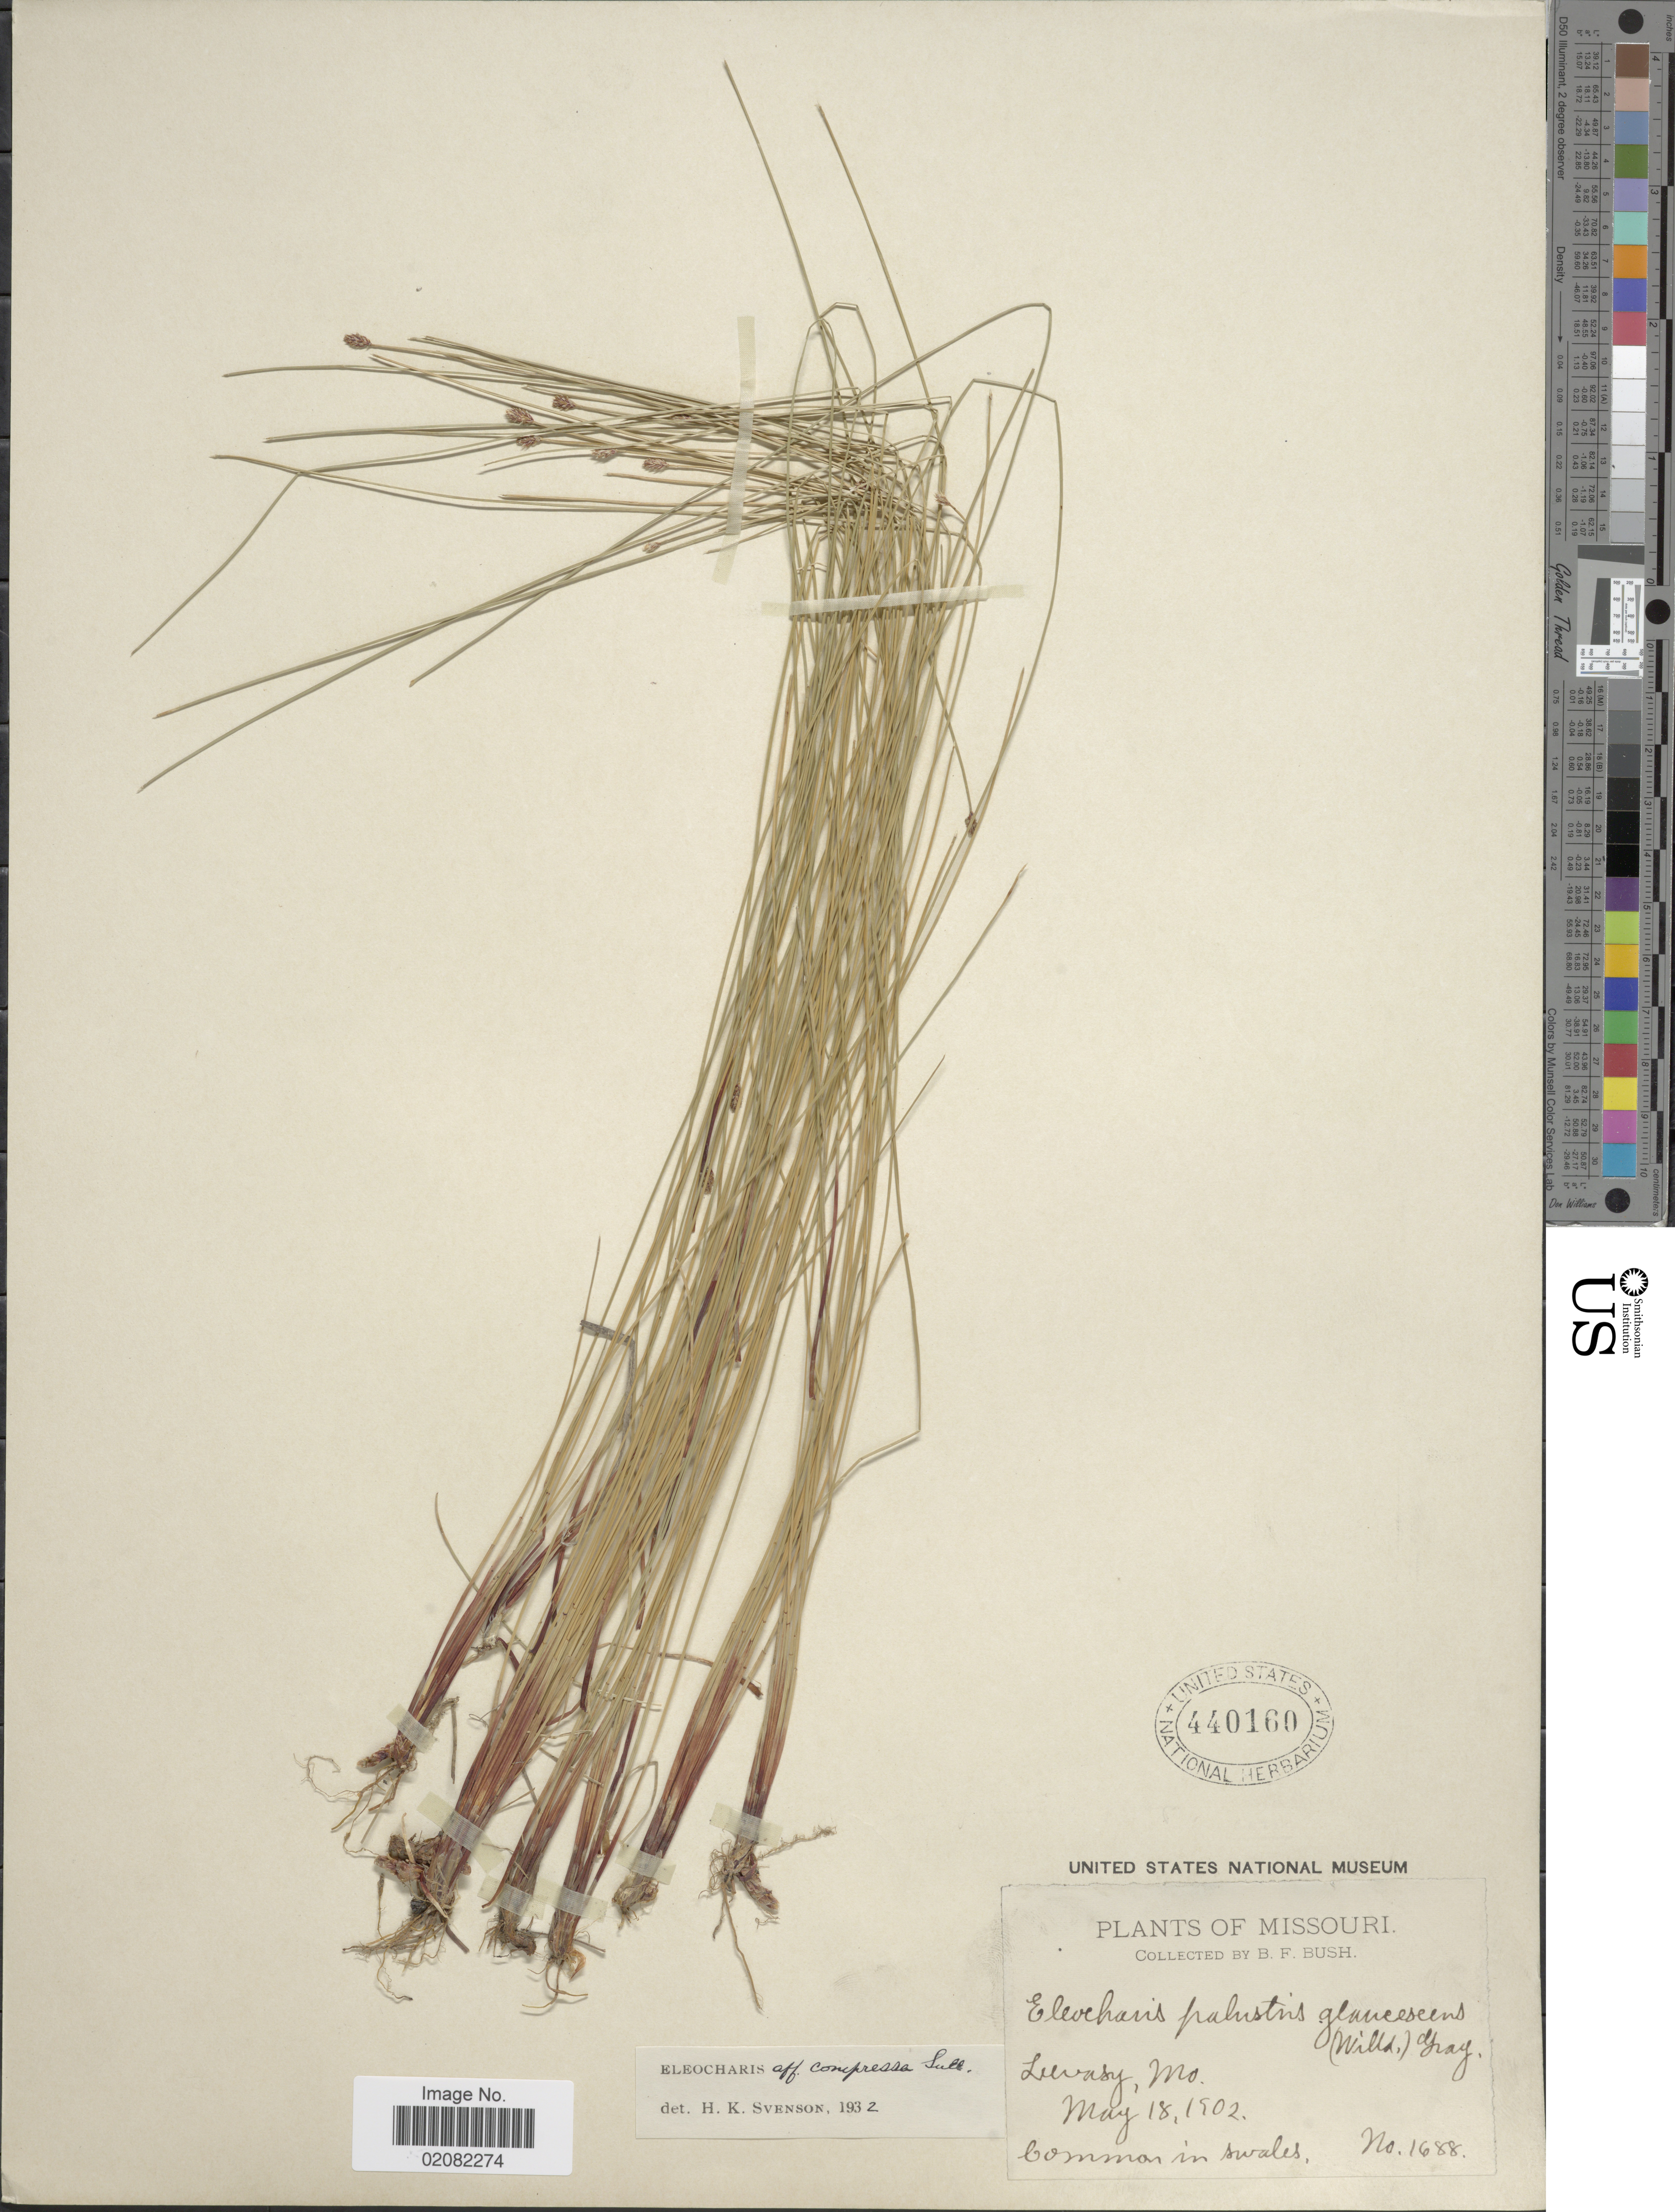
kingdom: Plantae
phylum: Tracheophyta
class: Liliopsida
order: Poales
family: Cyperaceae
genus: Eleocharis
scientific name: Eleocharis compressa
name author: Sull.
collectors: B. F. Bush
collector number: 1688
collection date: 1902-05-18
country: United States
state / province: Missouri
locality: Leevasy, Mo.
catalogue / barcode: US 440160